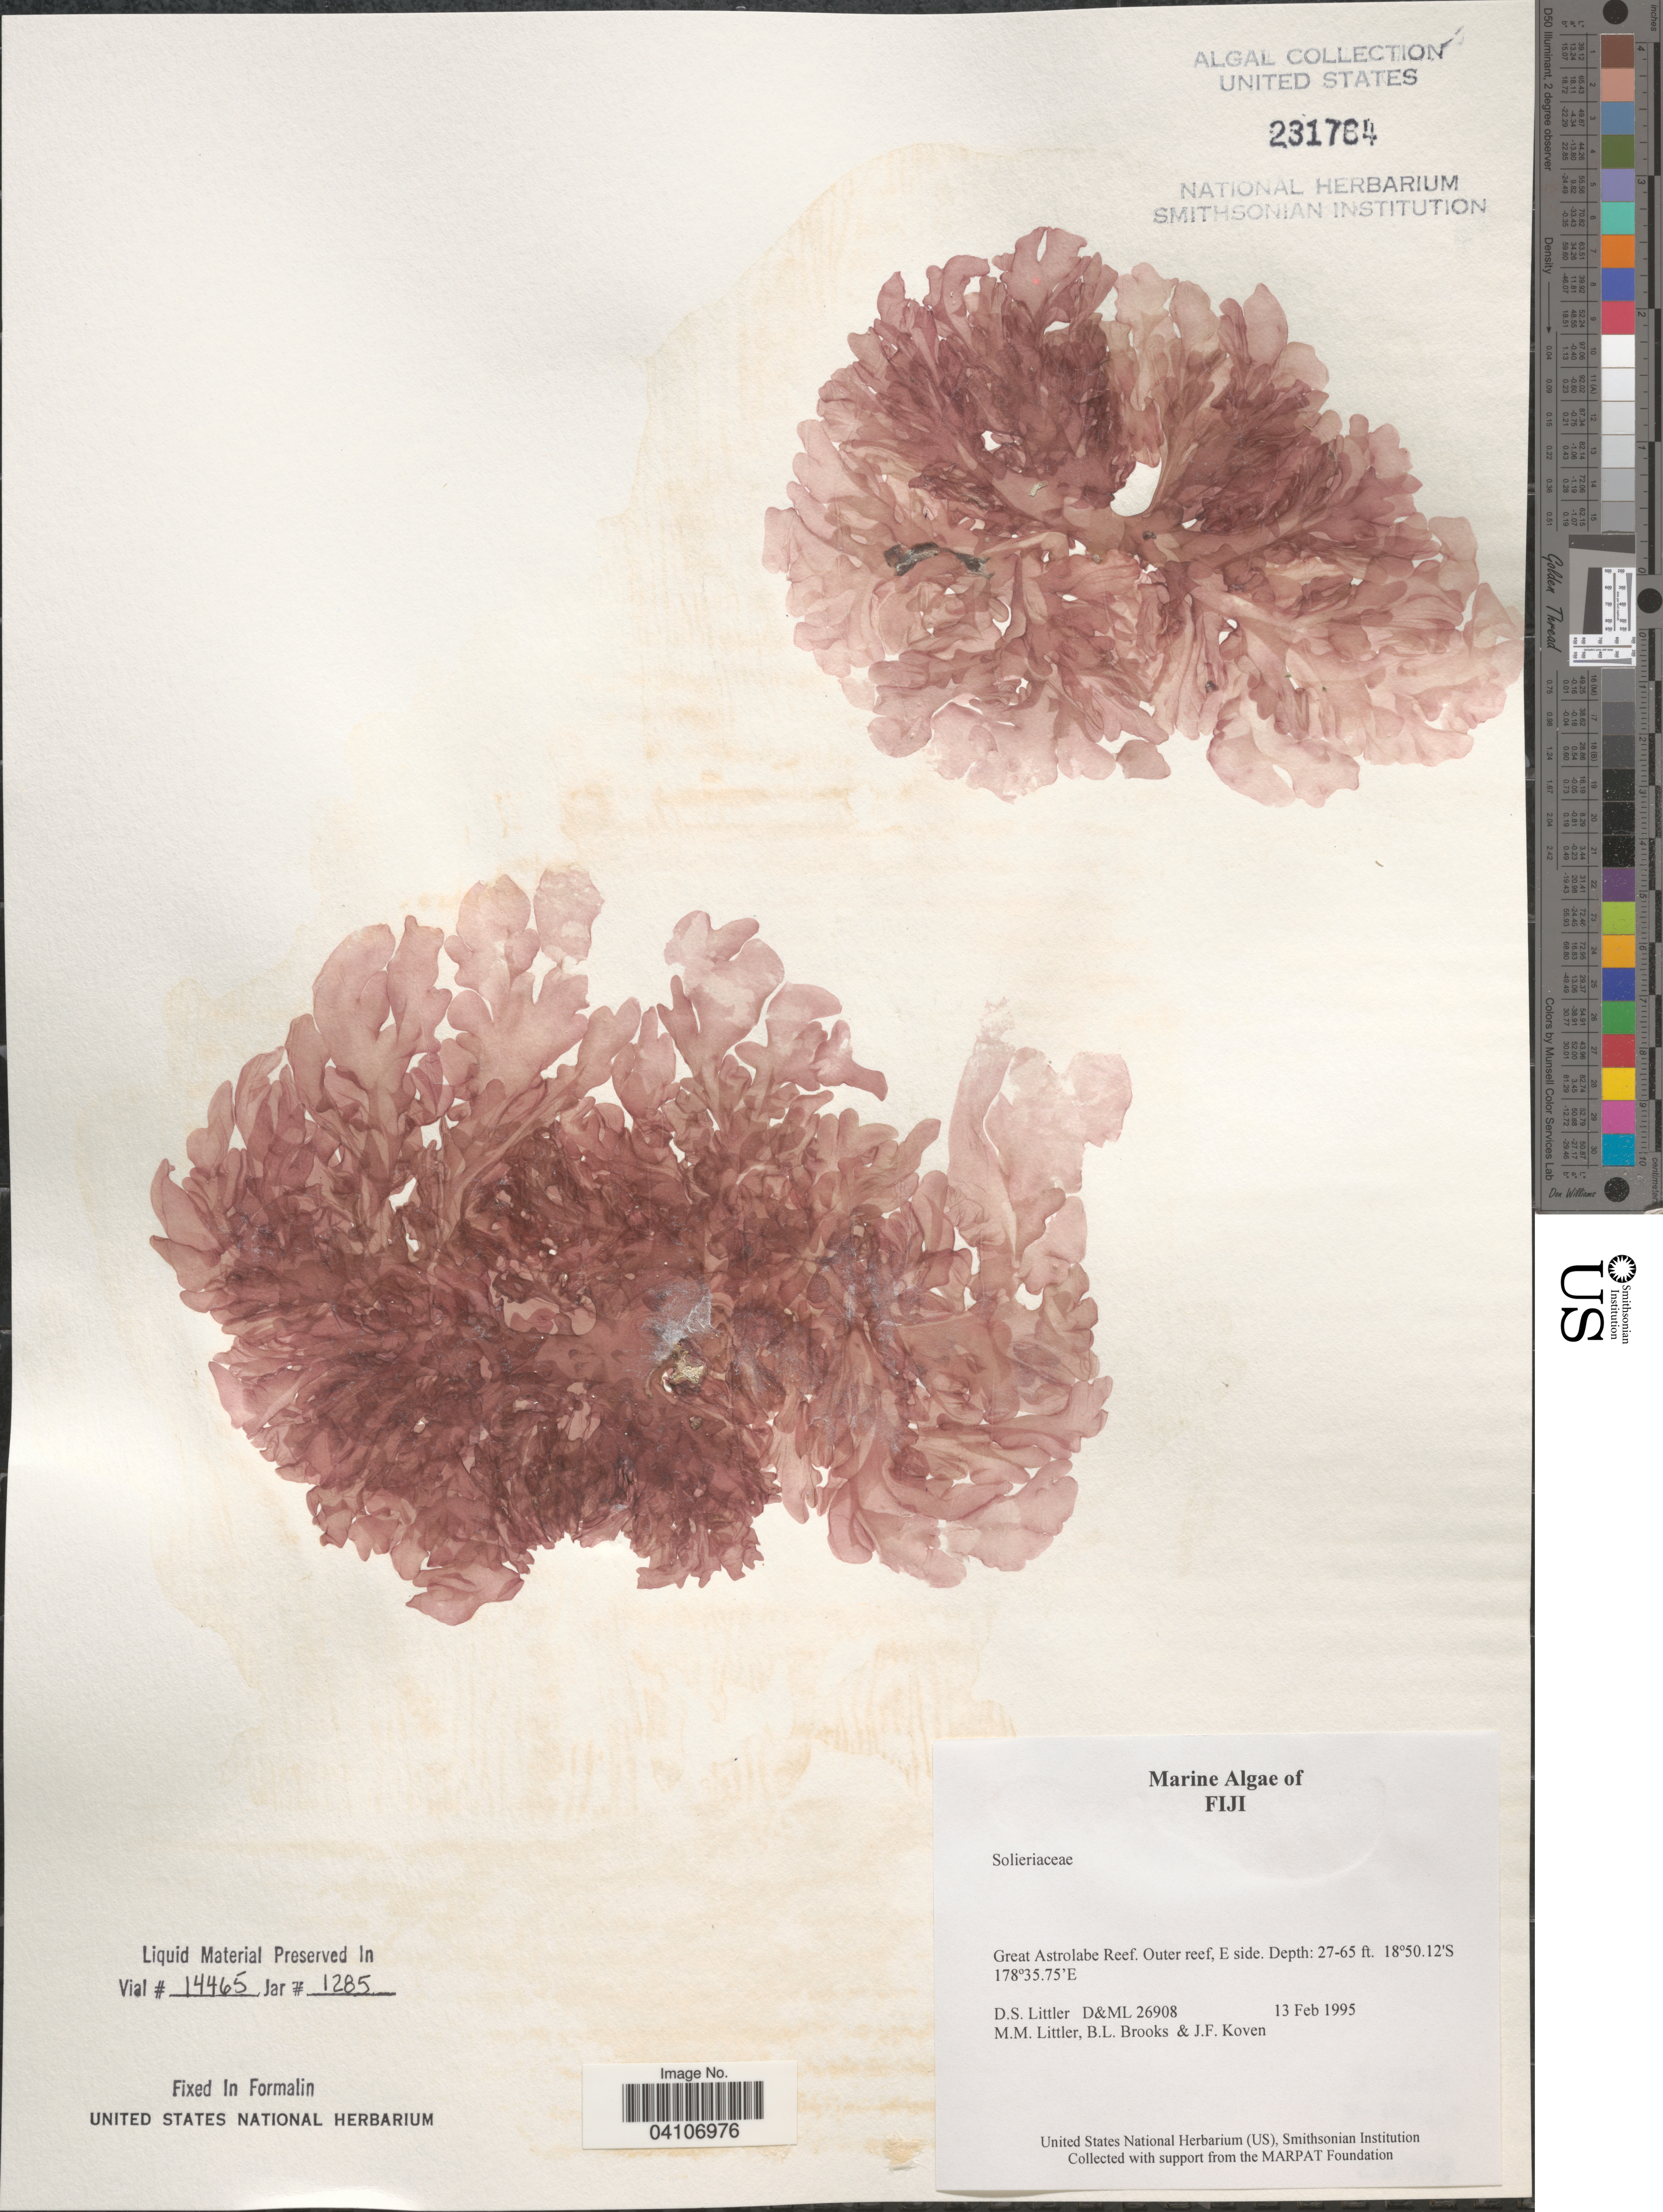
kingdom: Plantae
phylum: Rhodophyta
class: Florideophyceae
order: Gigartinales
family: Solieriaceae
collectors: D. S. Littler, B. Brooks & J. Koven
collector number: D&ML26908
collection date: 1995-02-13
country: Fiji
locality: Great Astrolabe Reef. Outer reef, E side.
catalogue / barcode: US 231764